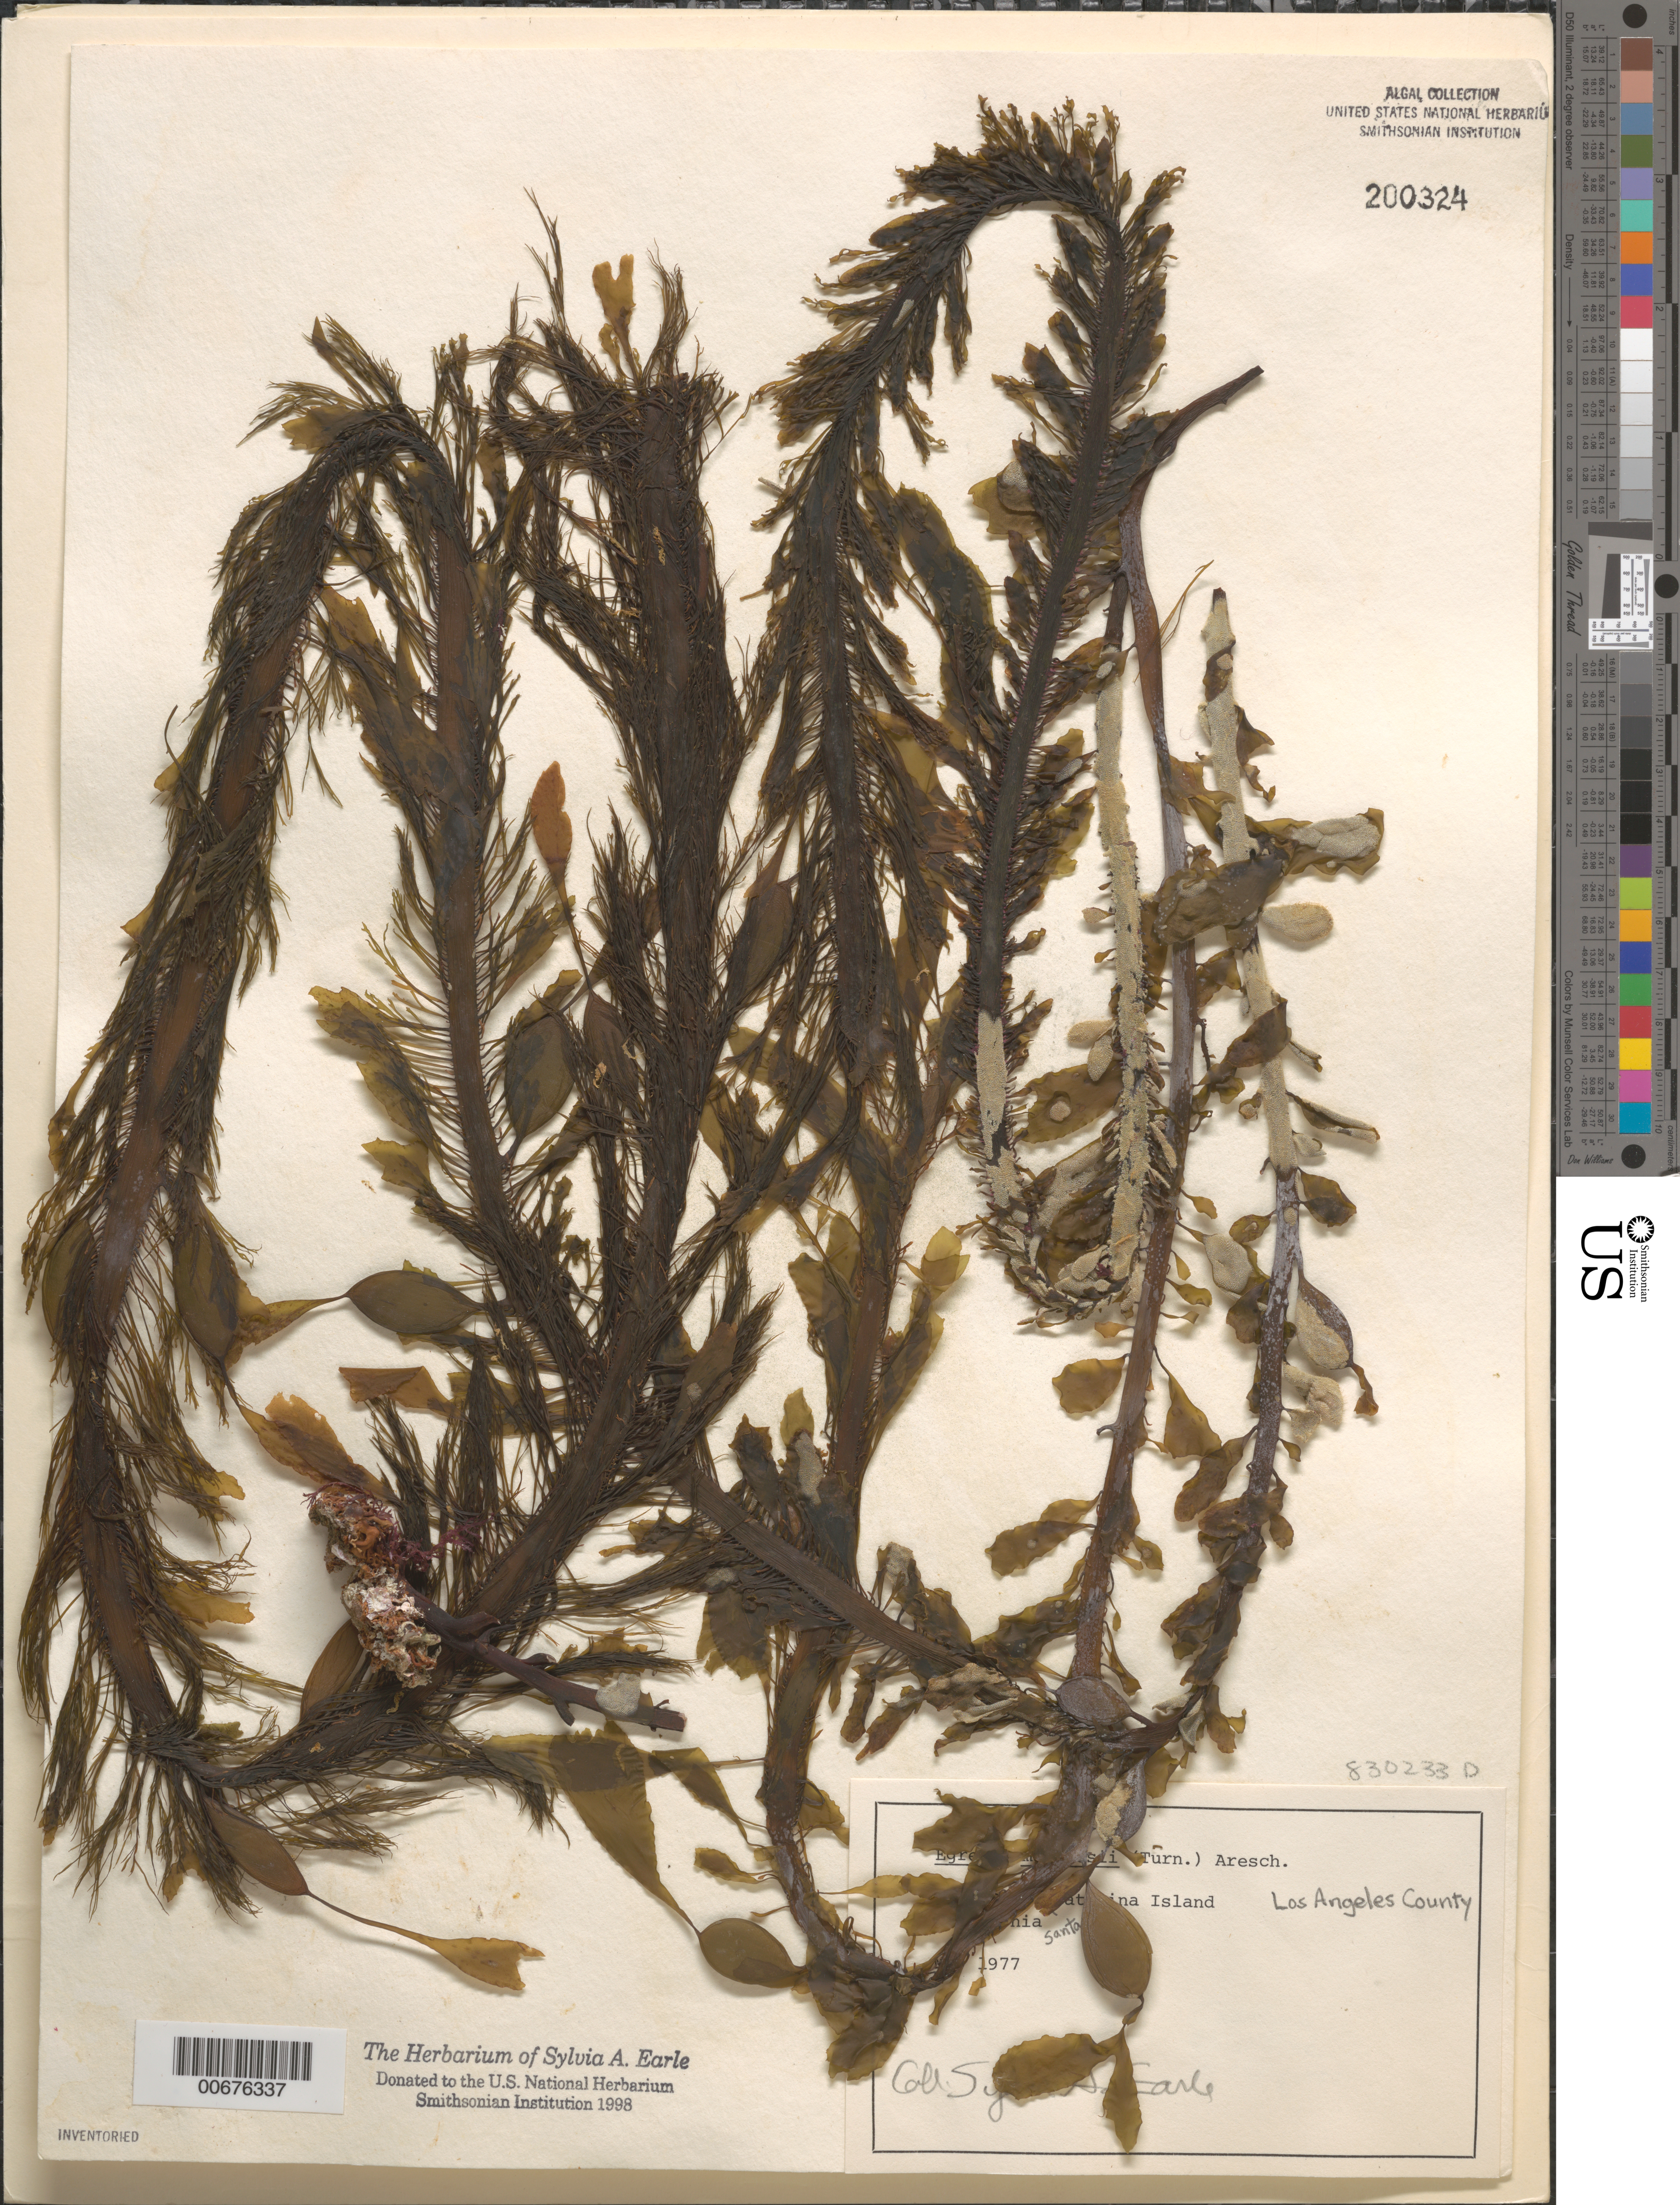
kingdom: Chromista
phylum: Ochrophyta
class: Phaeophyceae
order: Laminariales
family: Lessoniaceae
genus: Egregia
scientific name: Egregia menziesii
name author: (Turner) Aresch.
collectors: S. A. Earle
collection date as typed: May 1977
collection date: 1977-05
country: United States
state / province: California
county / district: Los Angeles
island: Santa Catalina Island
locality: Ship Rock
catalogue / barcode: US 200324